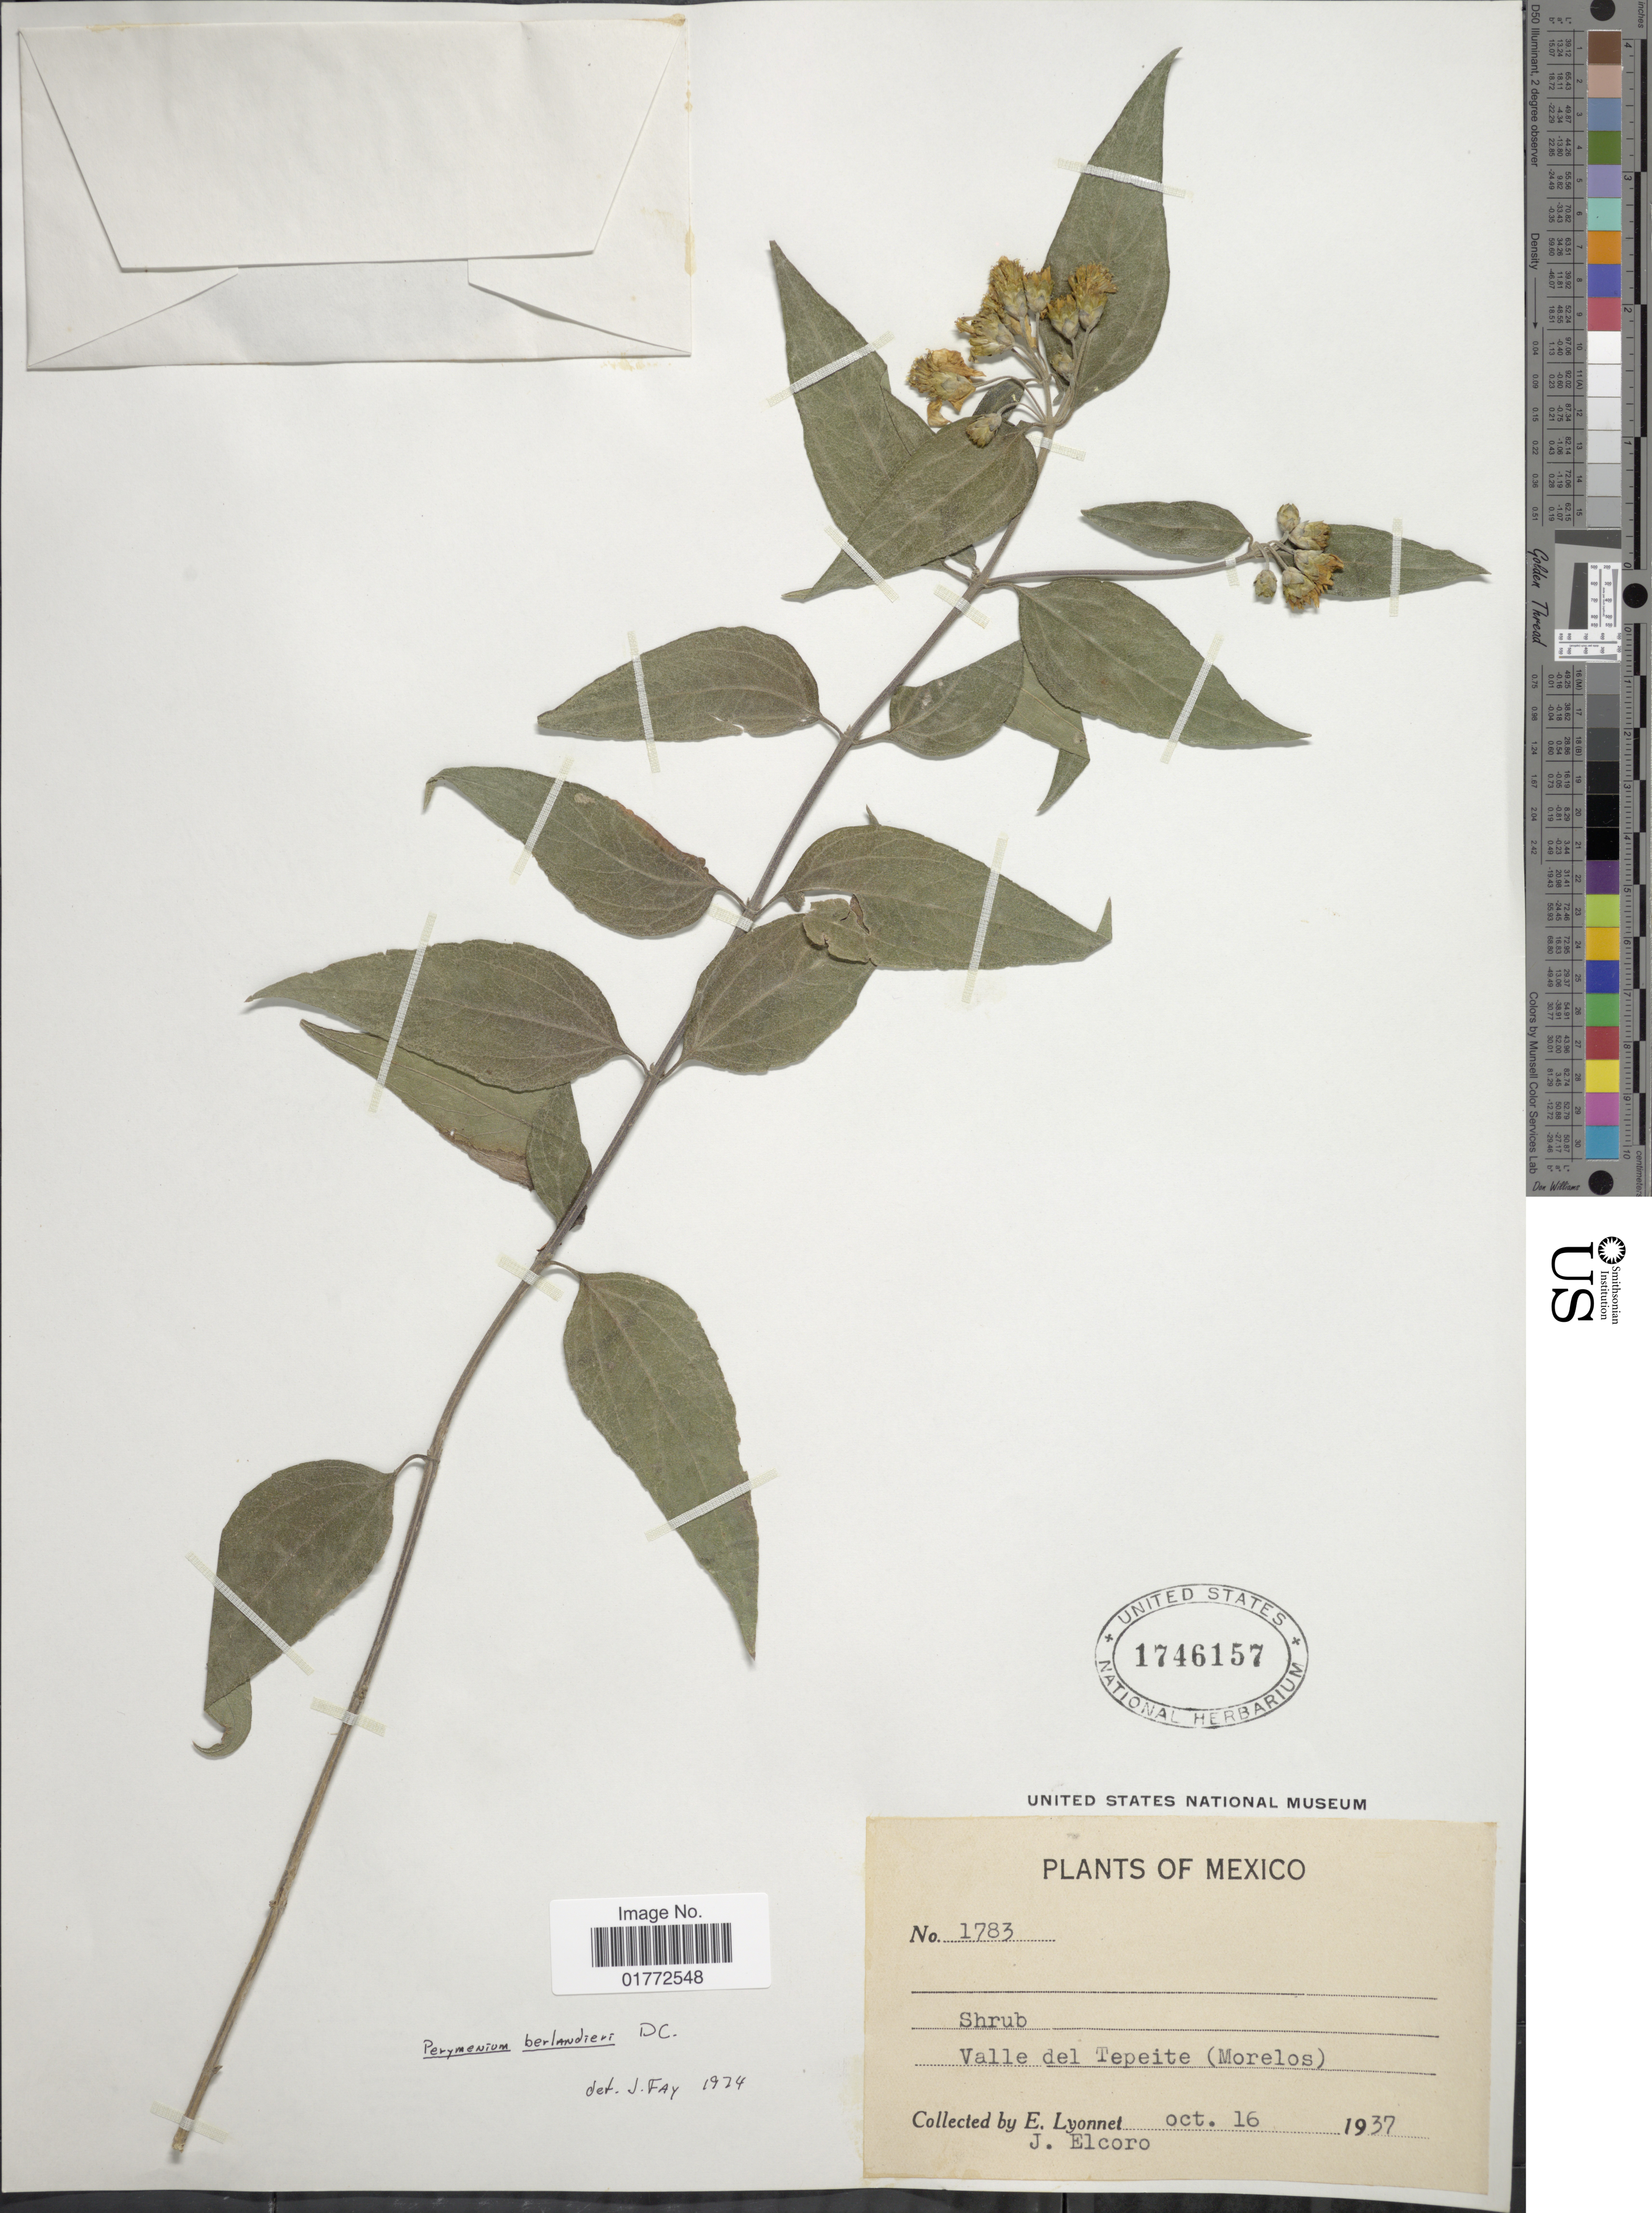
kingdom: Plantae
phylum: Tracheophyta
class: Magnoliopsida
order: Asterales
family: Asteraceae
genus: Perymenium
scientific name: Perymenium berlandieri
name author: DC.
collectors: E. Lyonnet & J. Elcoro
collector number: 1783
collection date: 1937-10-16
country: Mexico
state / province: Morelos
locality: Valle del Tepeite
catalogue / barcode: US 1746157